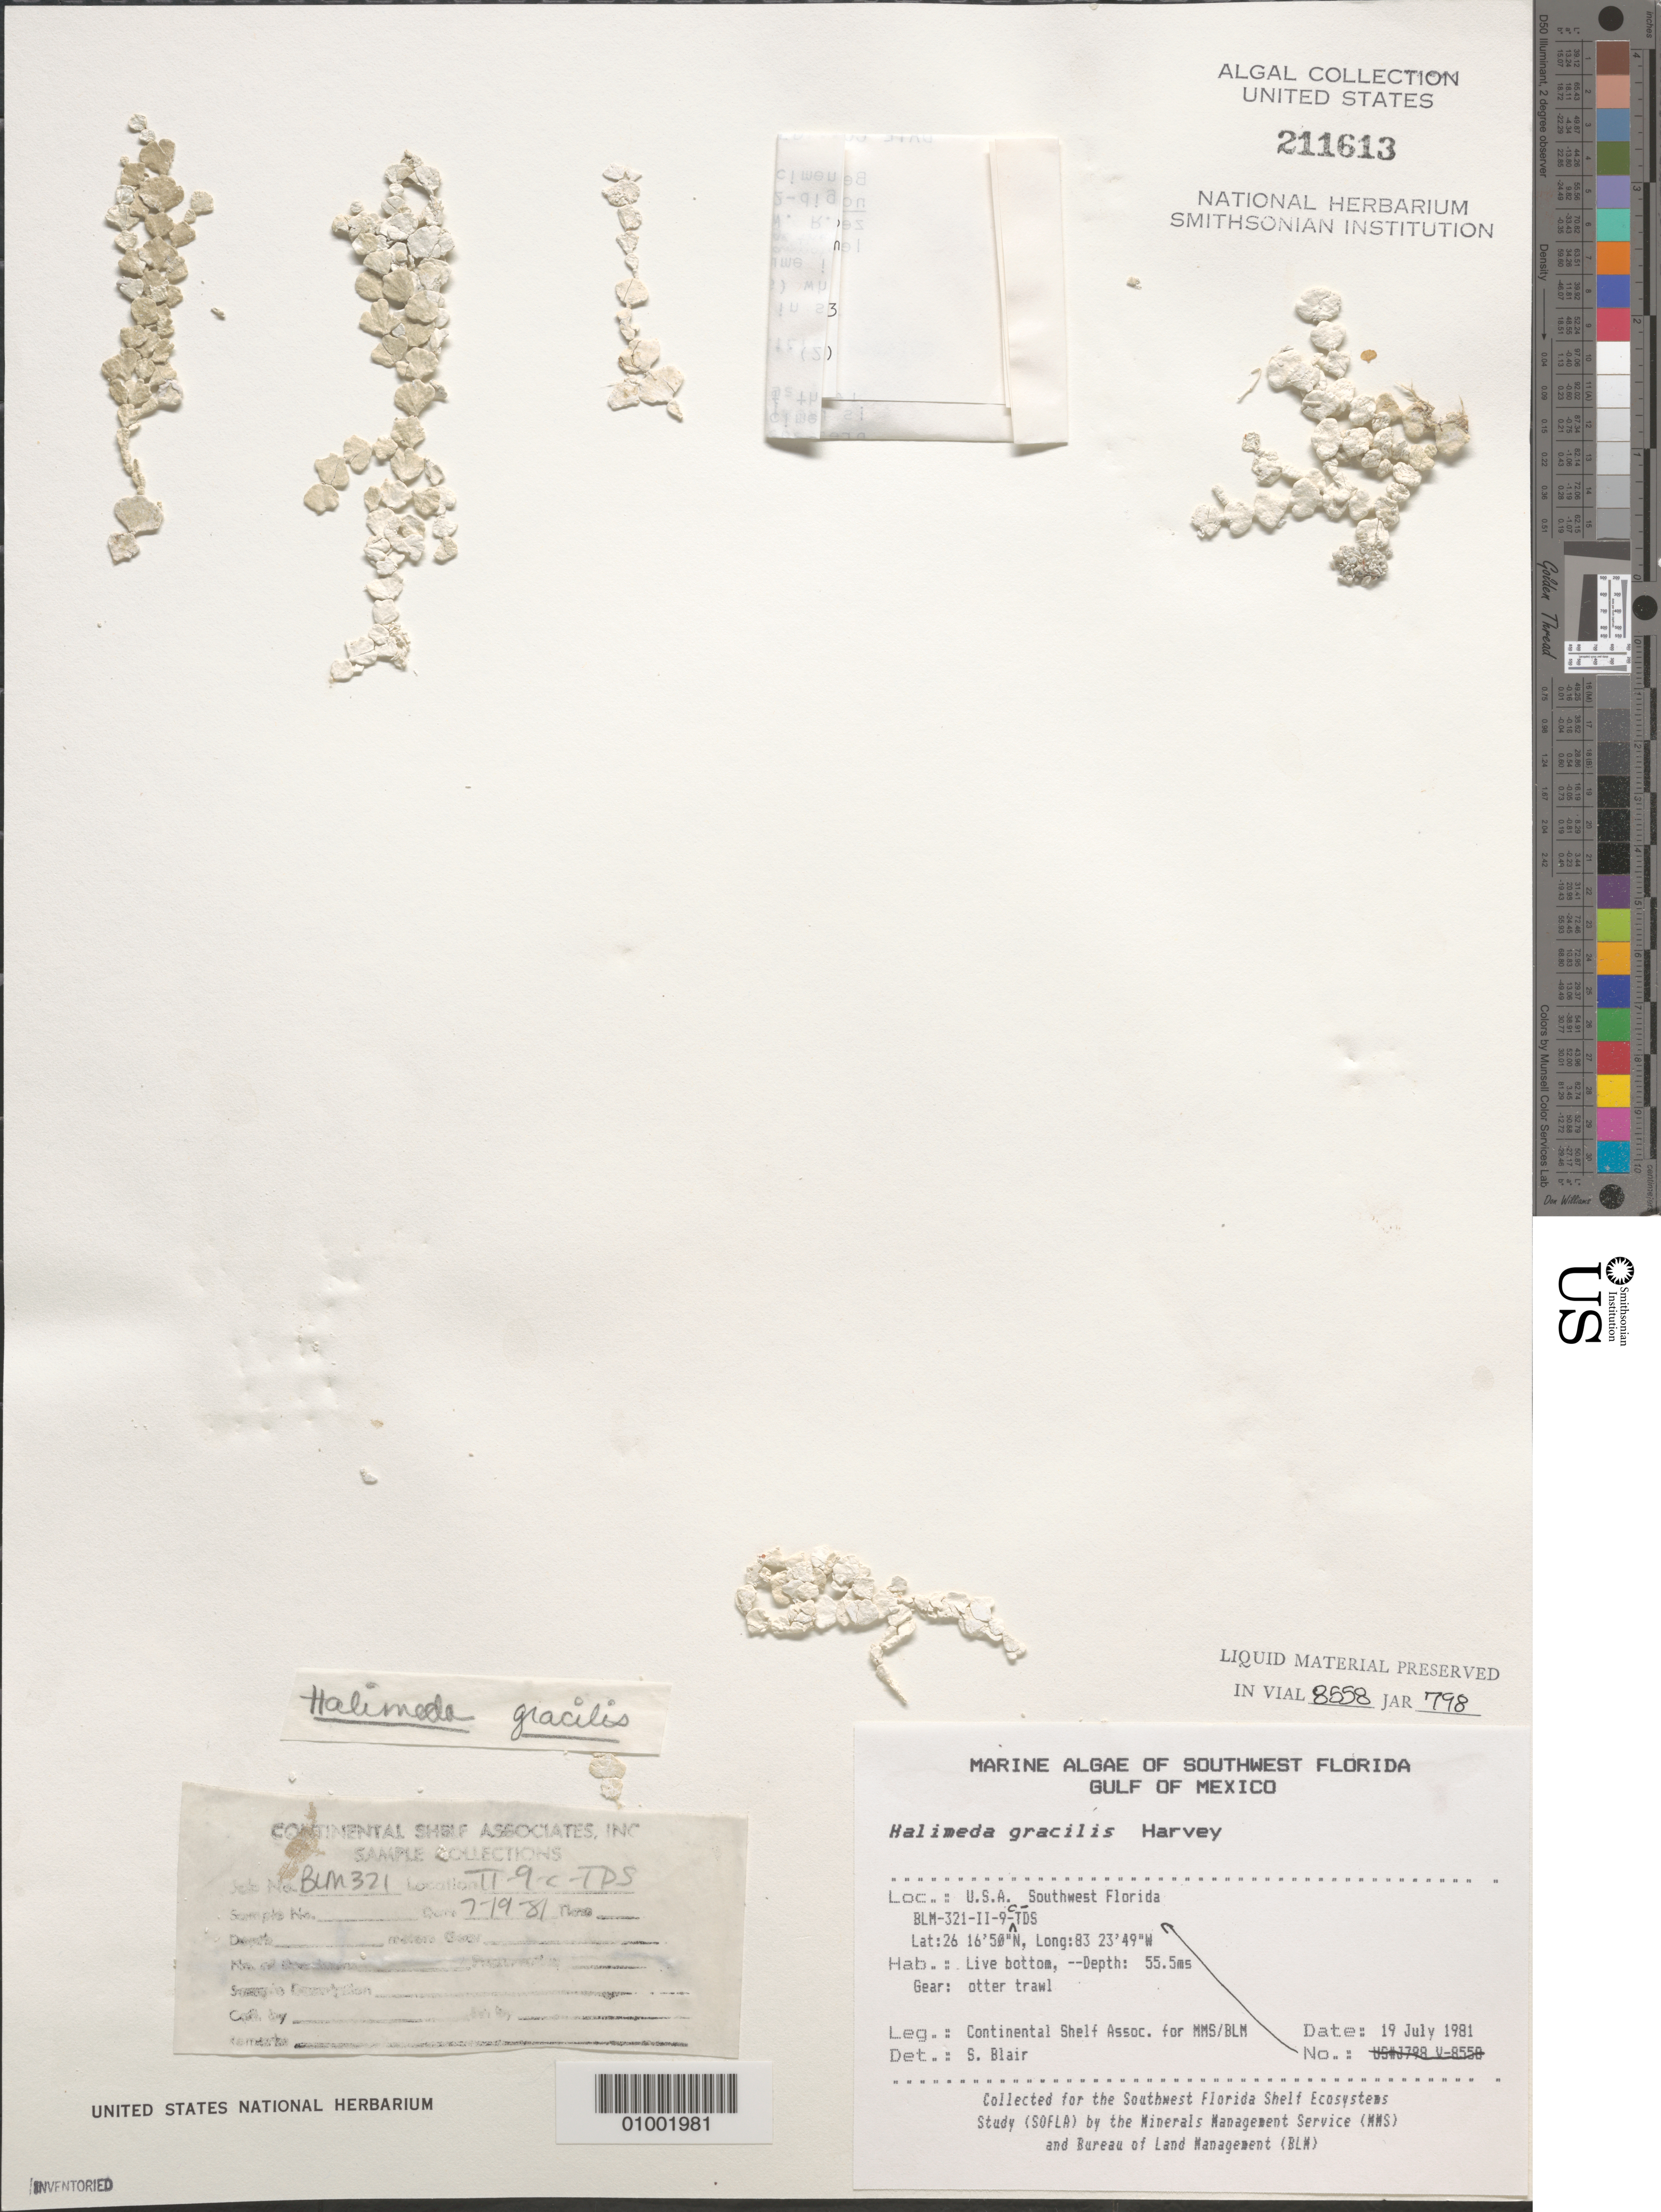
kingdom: Plantae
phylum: Chlorophyta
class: Ulvophyceae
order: Bryopsidales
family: Halimedaceae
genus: Halimeda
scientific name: Halimeda gracilis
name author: Harv. ex J. Agardh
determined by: Blair, S. M.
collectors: Continental Shelf Associates for the MMS/BLM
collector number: BLM-321-II-9-C-TDS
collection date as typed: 19 Jul 1981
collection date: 1981-07-19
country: United States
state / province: Florida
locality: Gulf of Mexico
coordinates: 26 16'50"N, 83 23'49"W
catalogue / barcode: US 211613